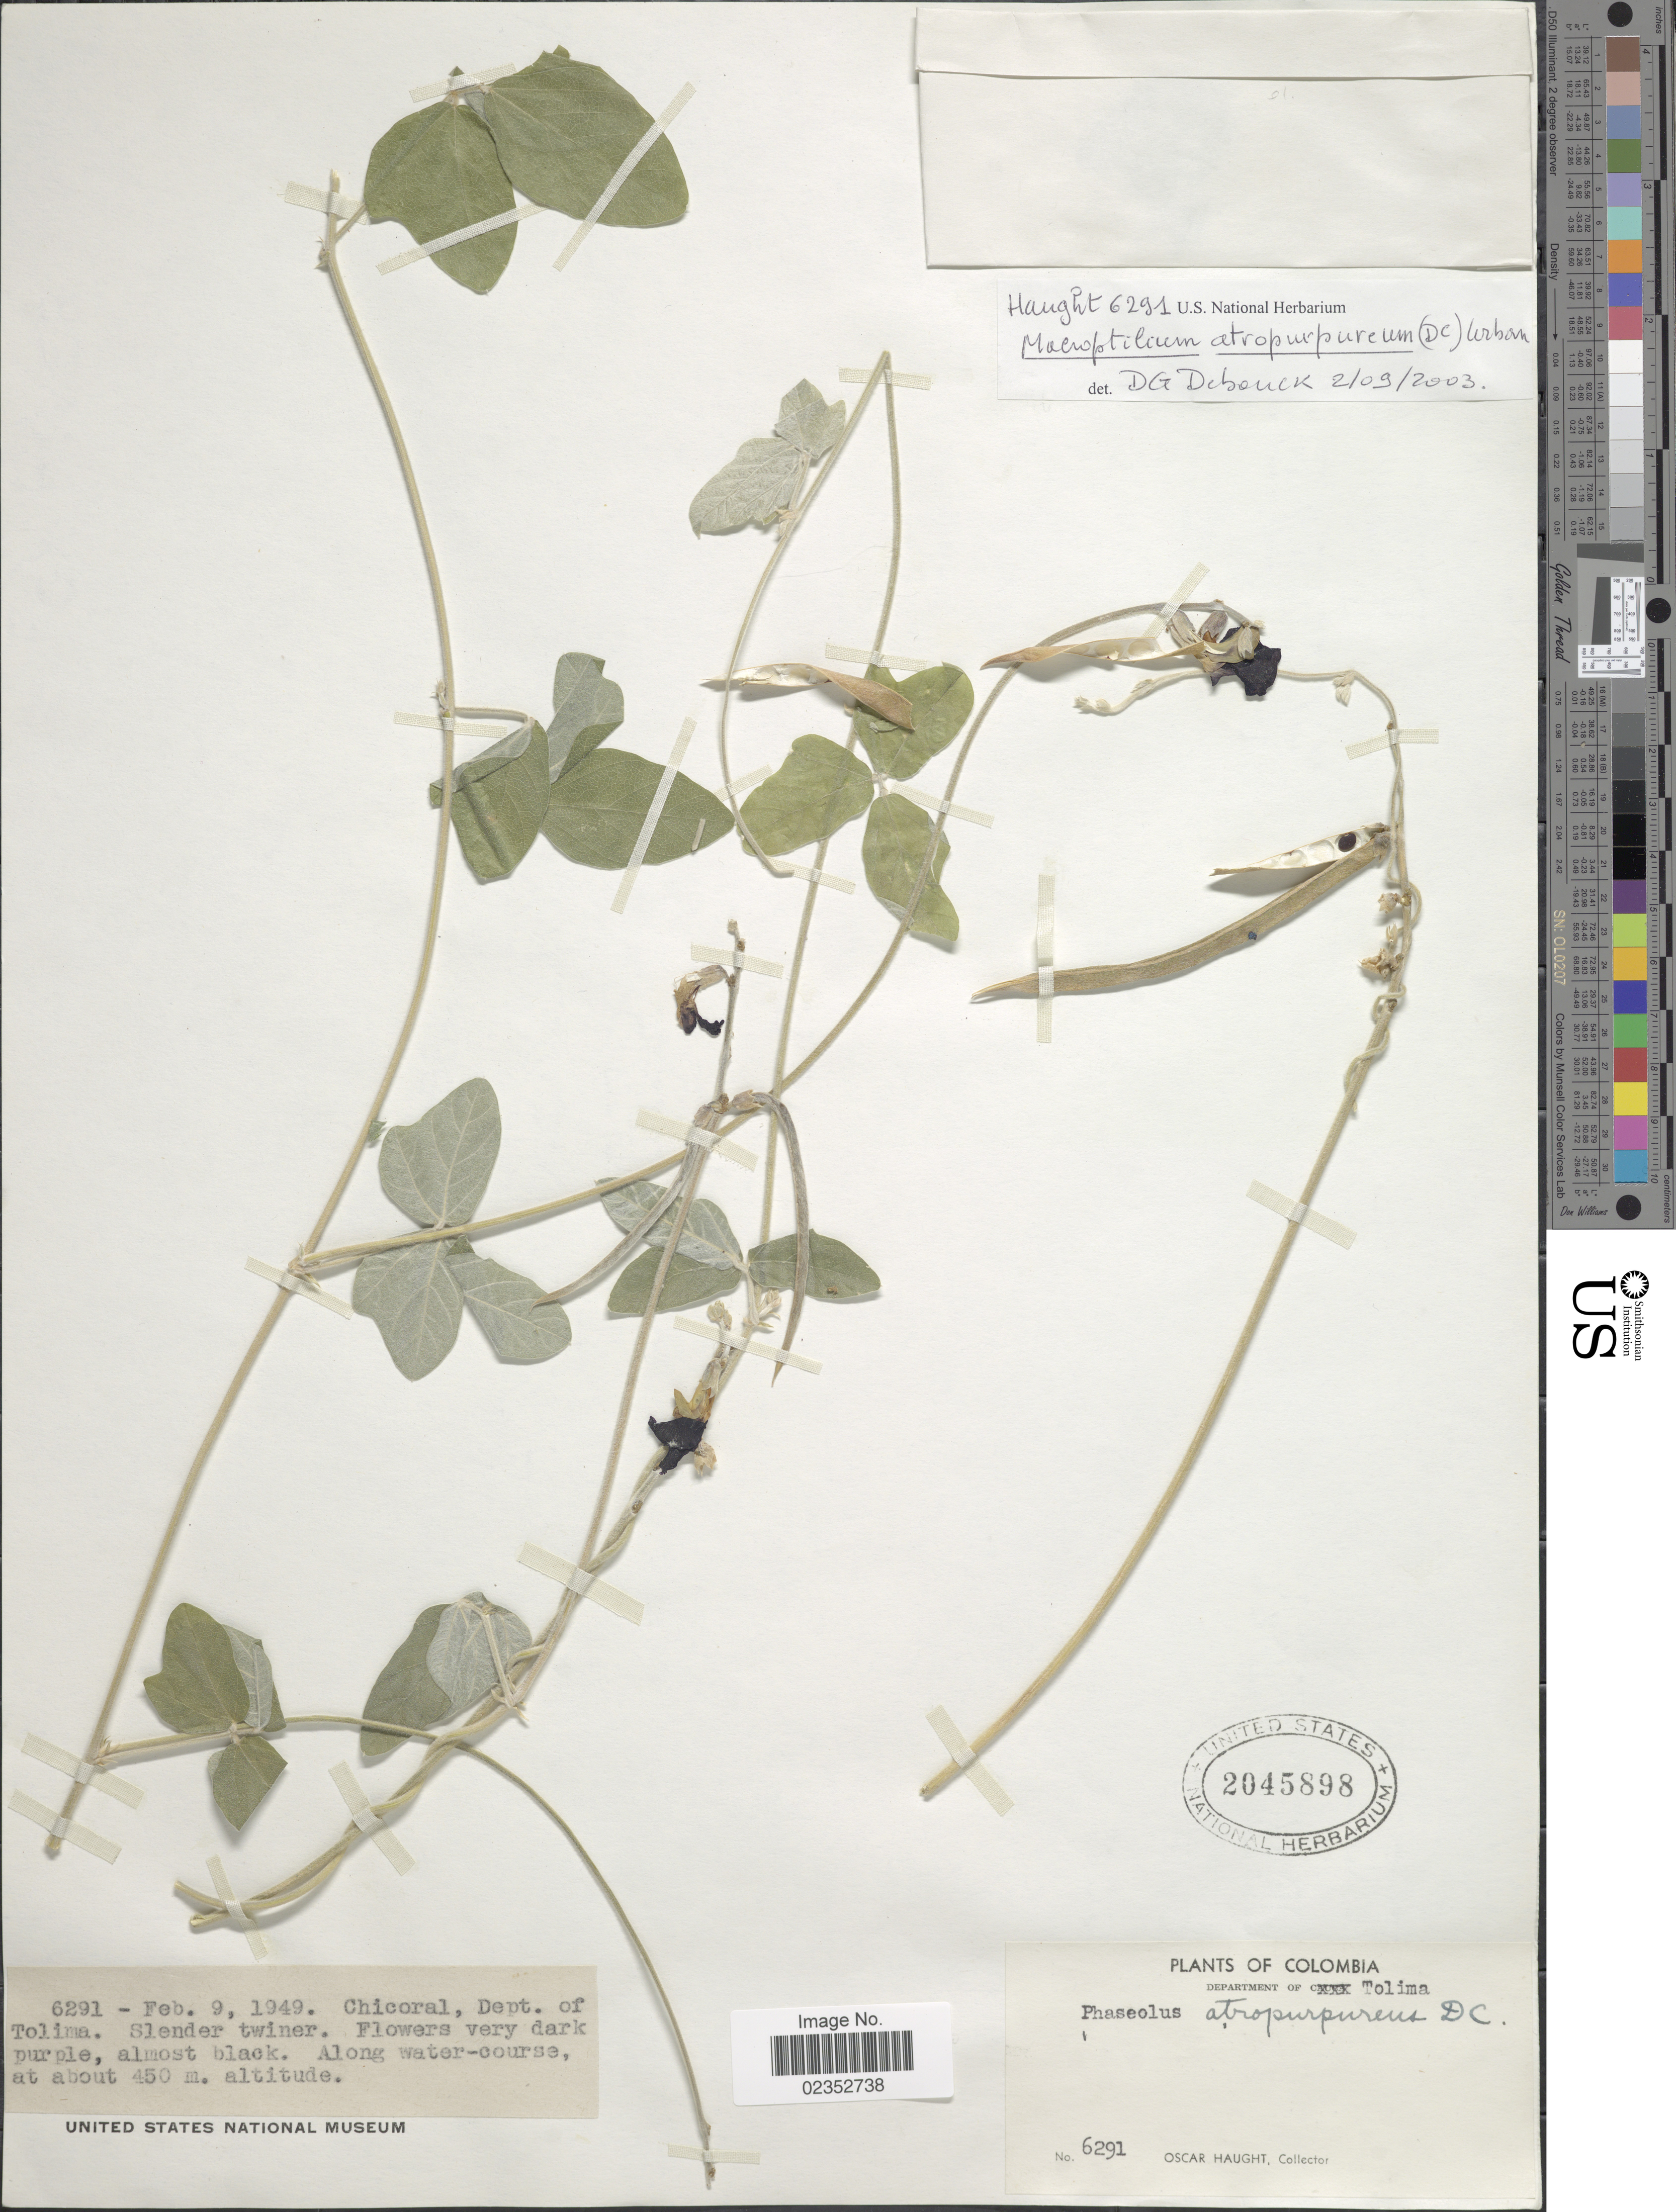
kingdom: Plantae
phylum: Tracheophyta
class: Magnoliopsida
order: Fabales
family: Fabaceae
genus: Macroptilium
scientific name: Macroptilium atropurpureum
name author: (DC.) Urb.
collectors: O. Haught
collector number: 6291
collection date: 1949-02-09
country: Colombia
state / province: Tolima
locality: Chicoral, along water-course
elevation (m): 450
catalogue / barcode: US 2045898